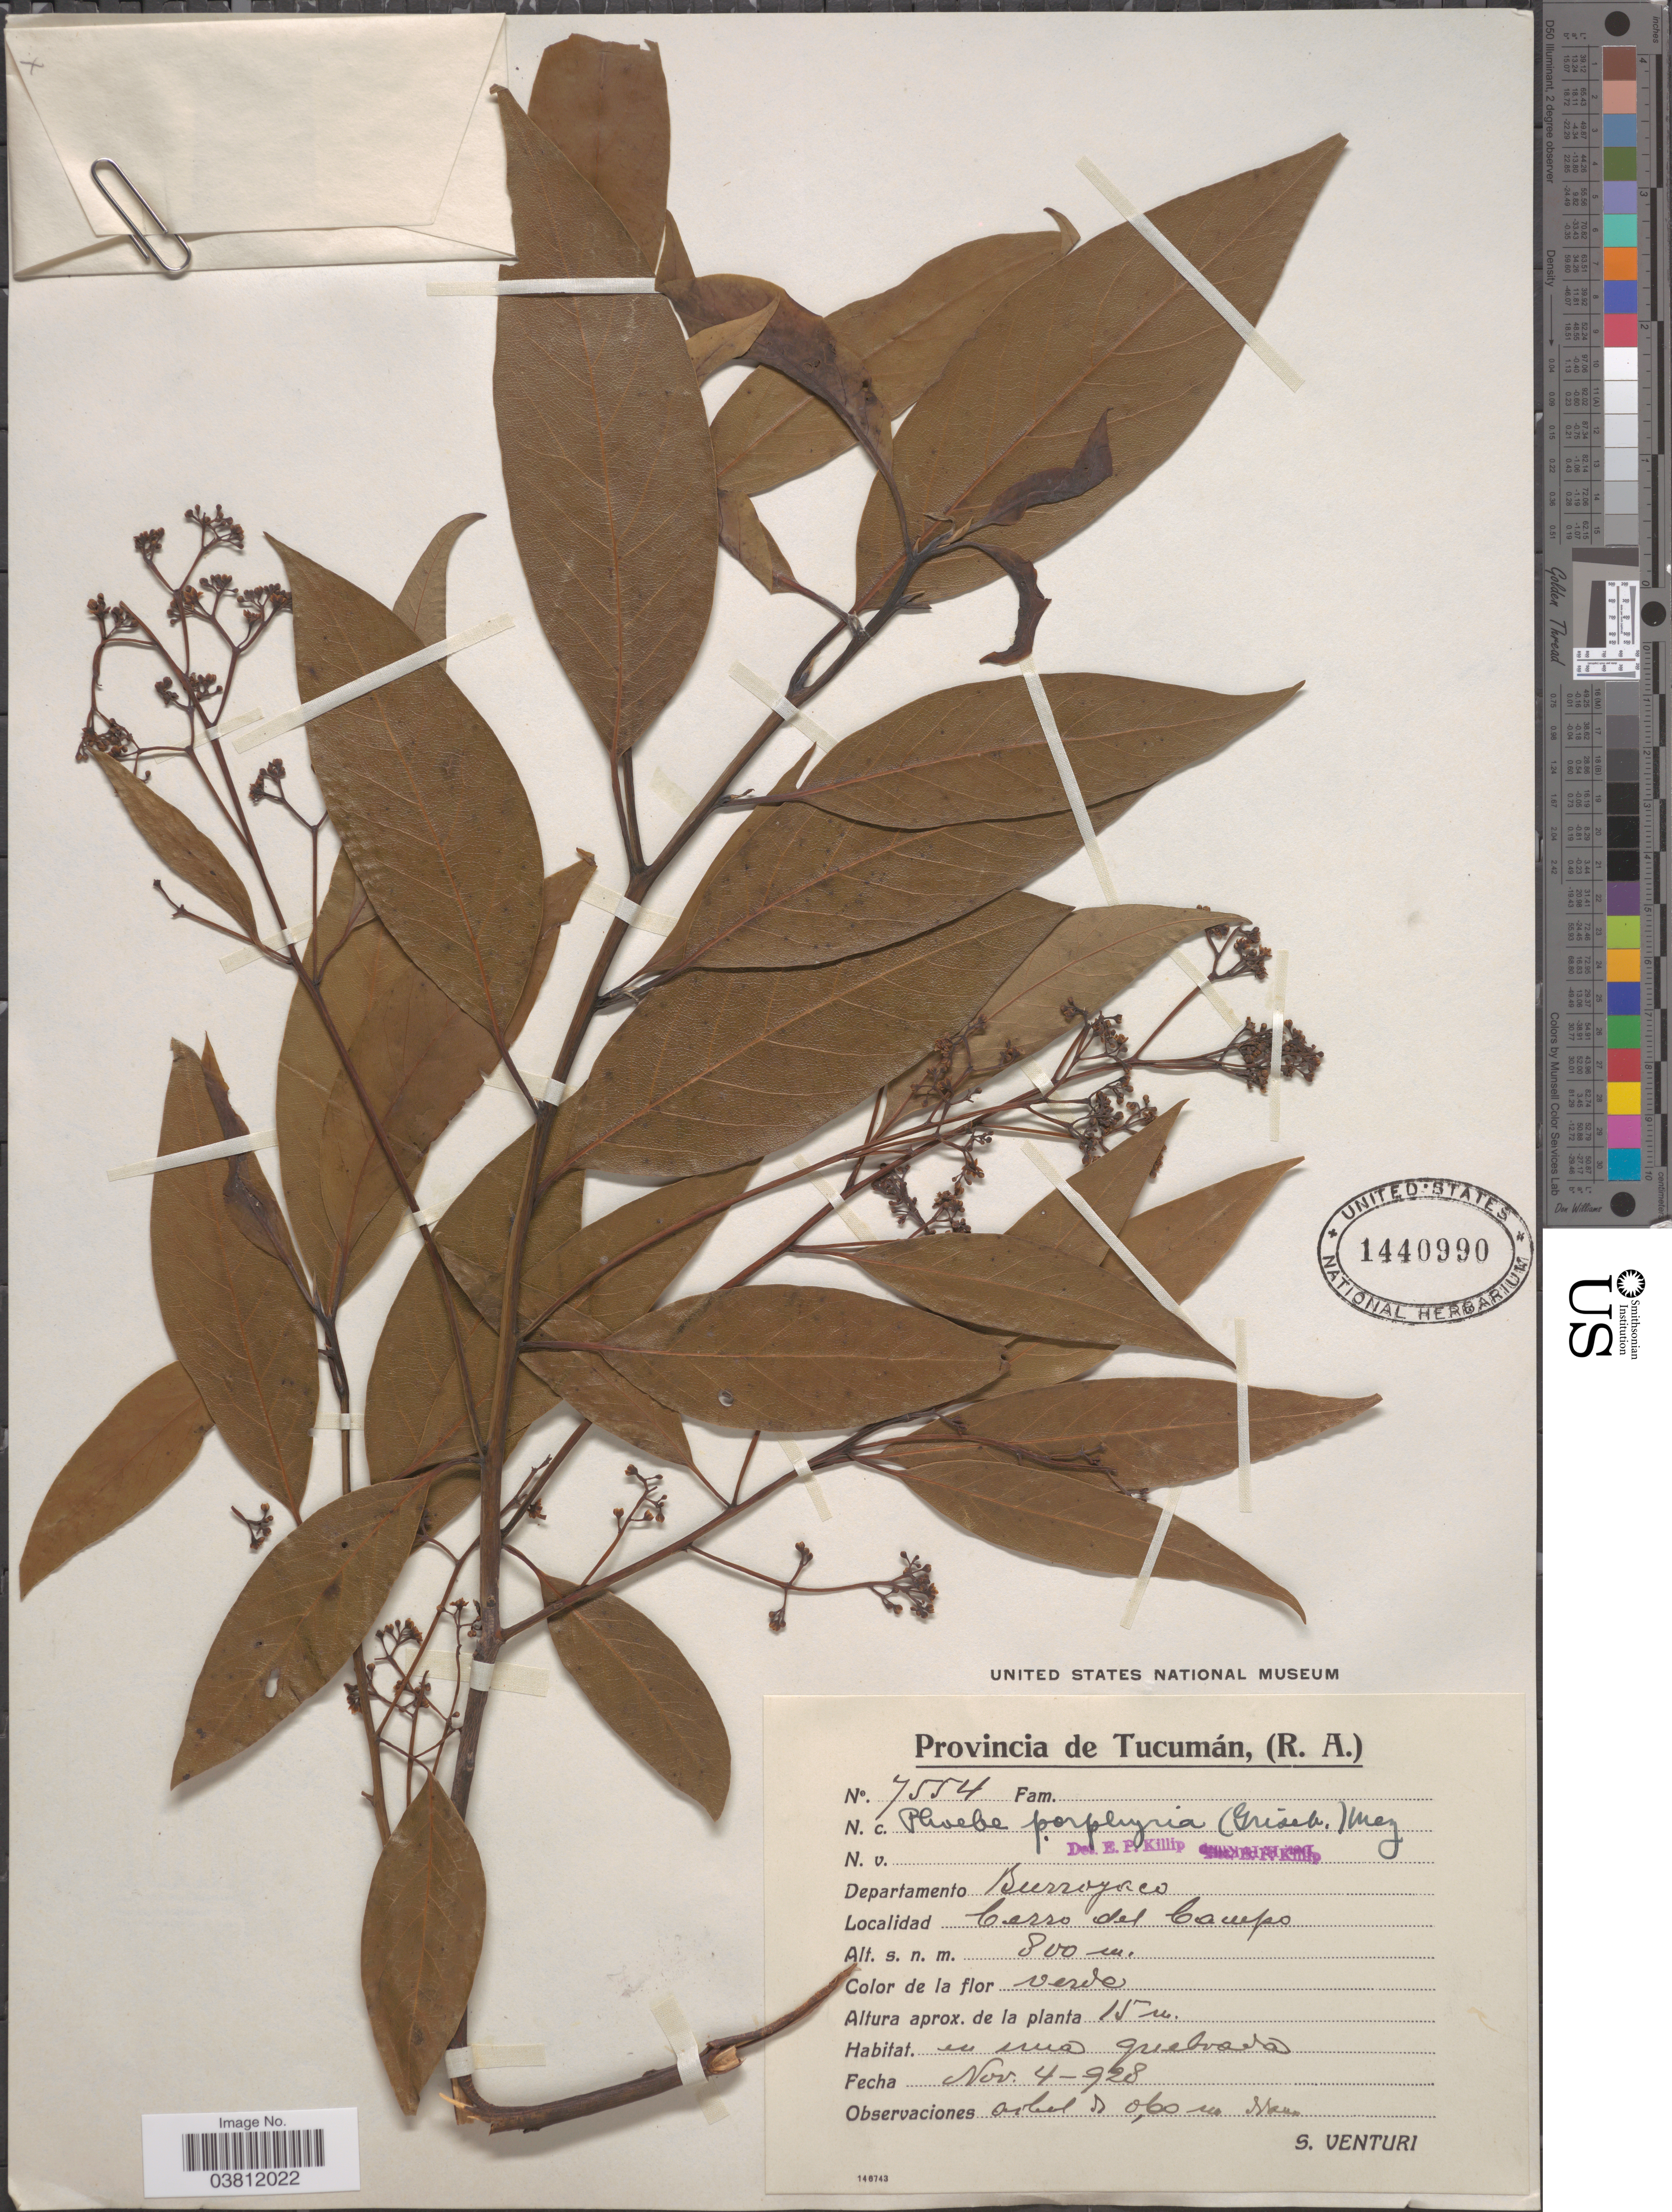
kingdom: Plantae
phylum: Tracheophyta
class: Magnoliopsida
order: Laurales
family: Lauraceae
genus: Phoebe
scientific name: Phoebe porphyria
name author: (Griseb.) Mez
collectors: S. Venturi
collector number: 7554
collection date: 1928-11-04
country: Argentina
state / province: Tucuman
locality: Departamento Burroyaco. Cerro del Campo.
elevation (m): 800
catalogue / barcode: US 1440990